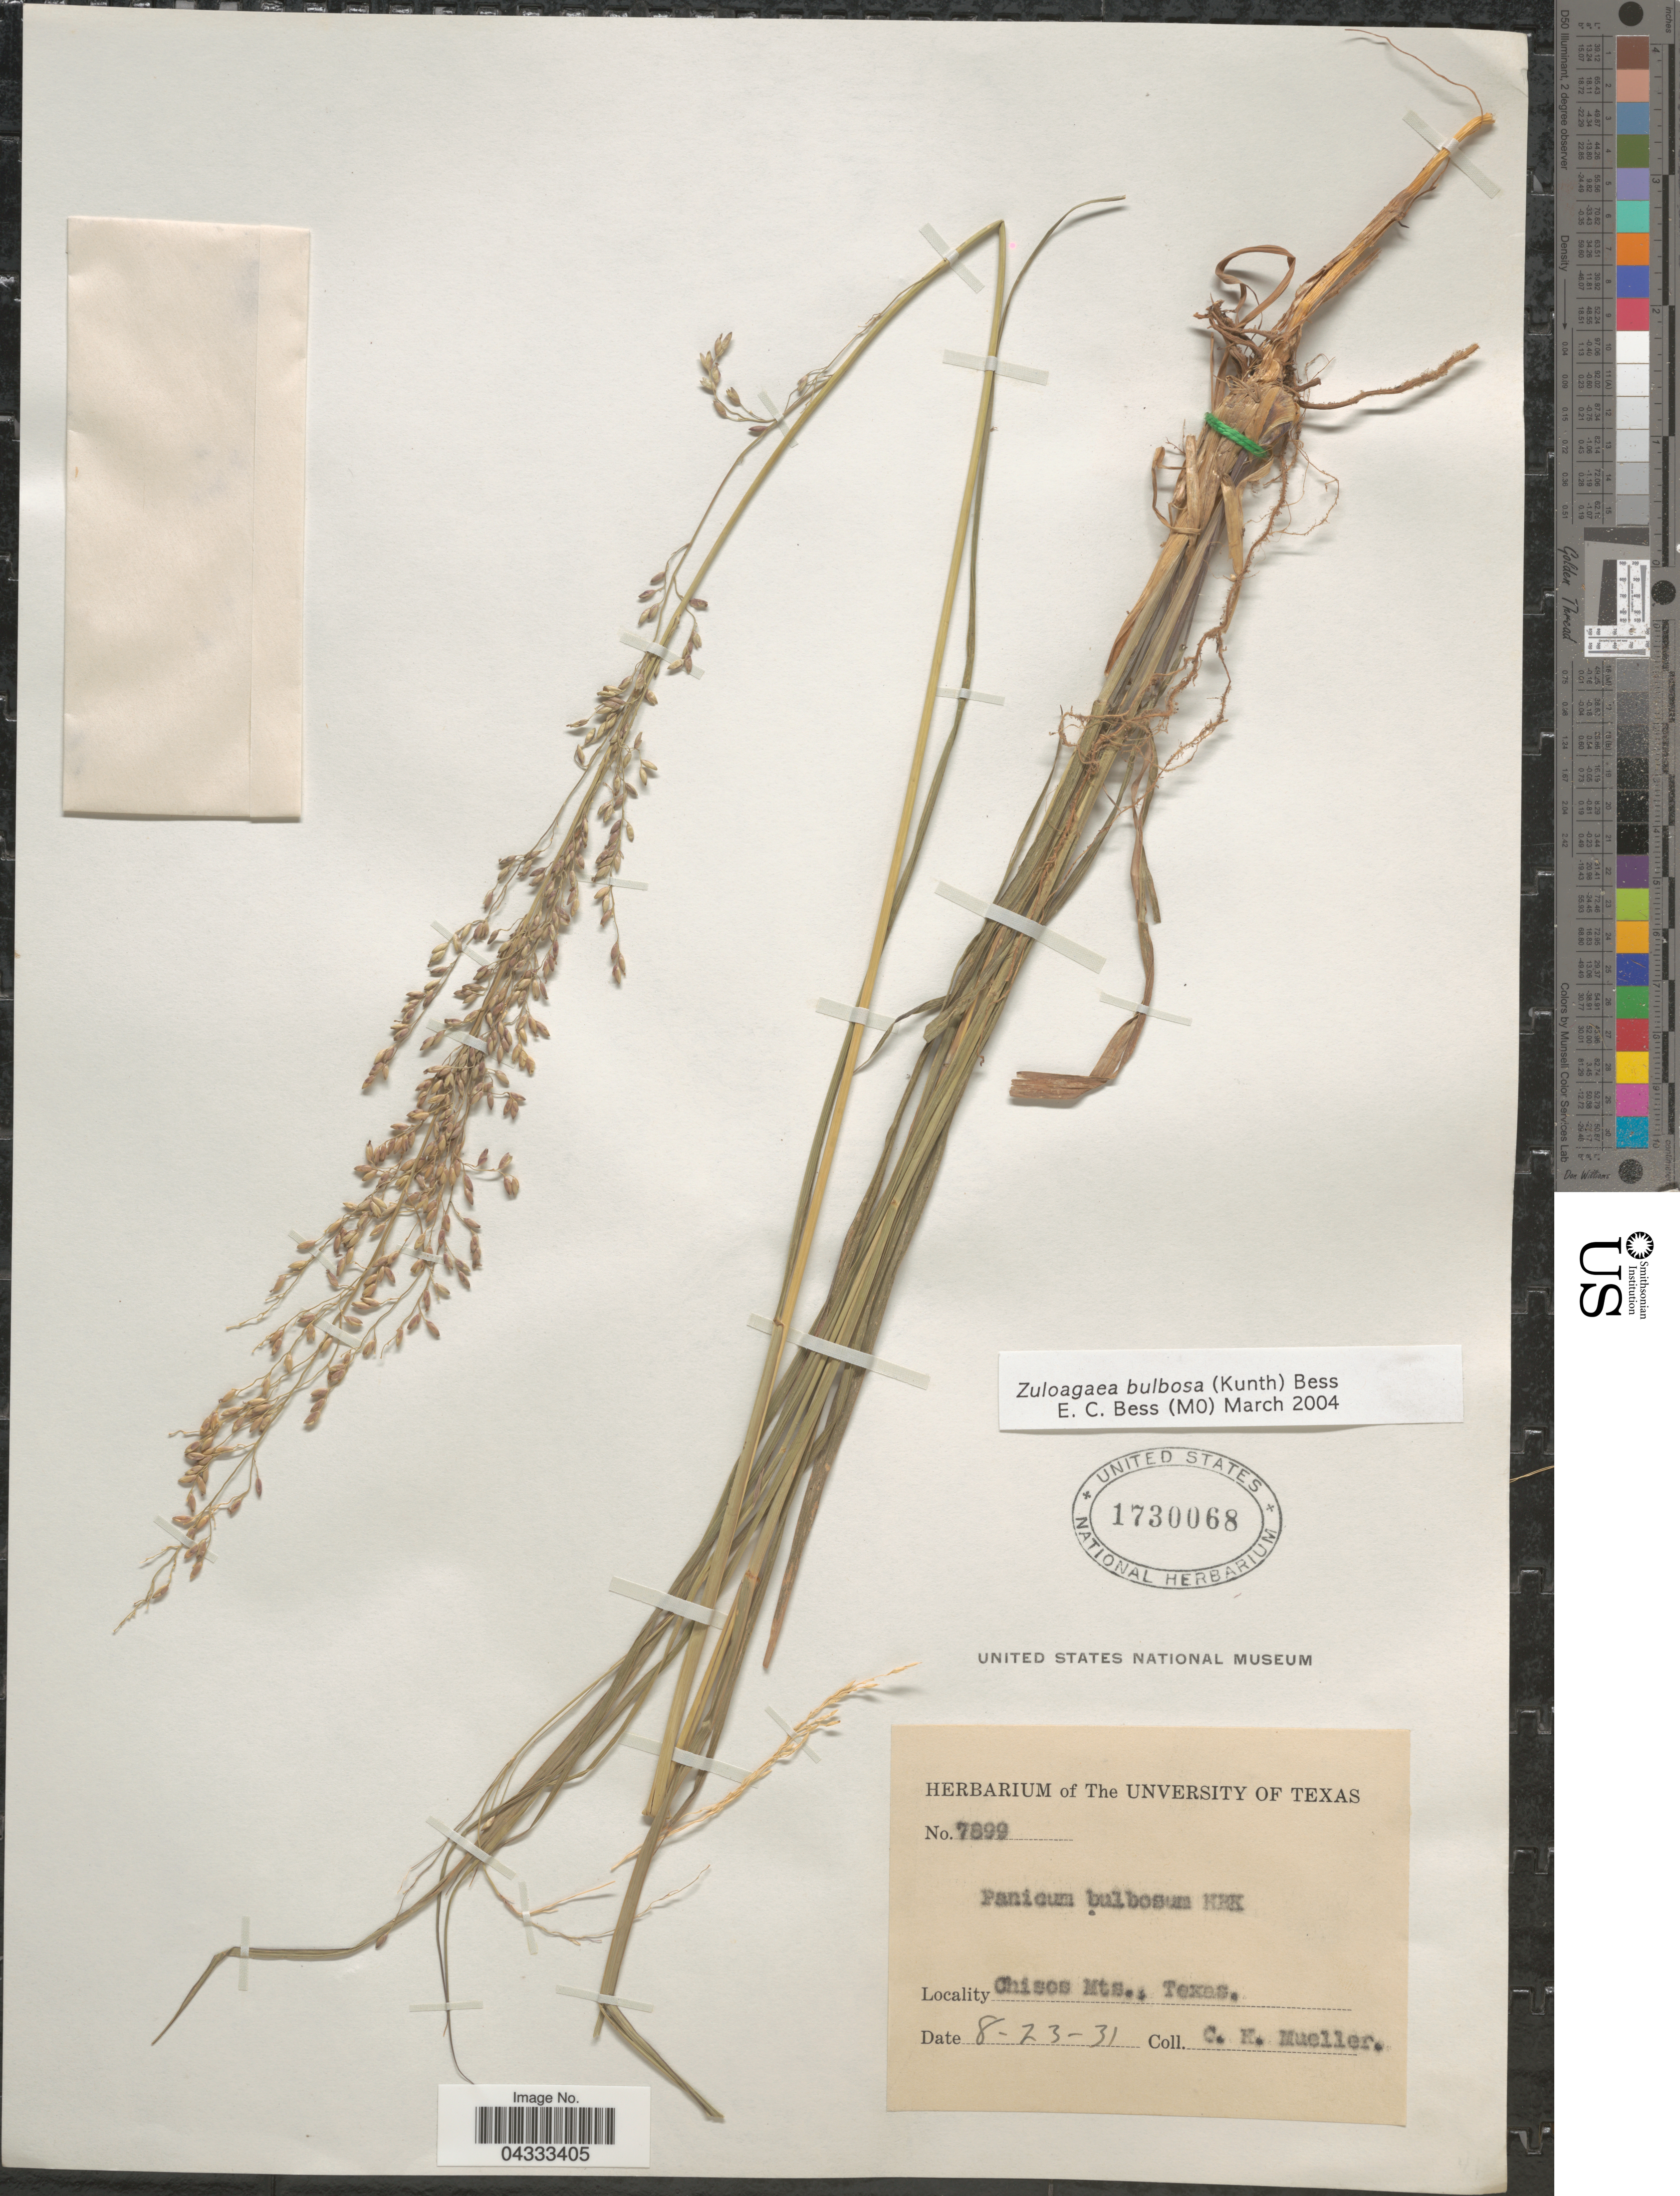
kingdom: Plantae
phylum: Tracheophyta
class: Liliopsida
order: Poales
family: Poaceae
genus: Zuloagaea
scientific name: Zuloagaea bulbosa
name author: (Kunth) E. Bess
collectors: C. H. Mueller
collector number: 7899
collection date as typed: Transcribed d/m/y: 23/8/31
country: United States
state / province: Texas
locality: Chisos Mts.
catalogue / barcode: US 1730068